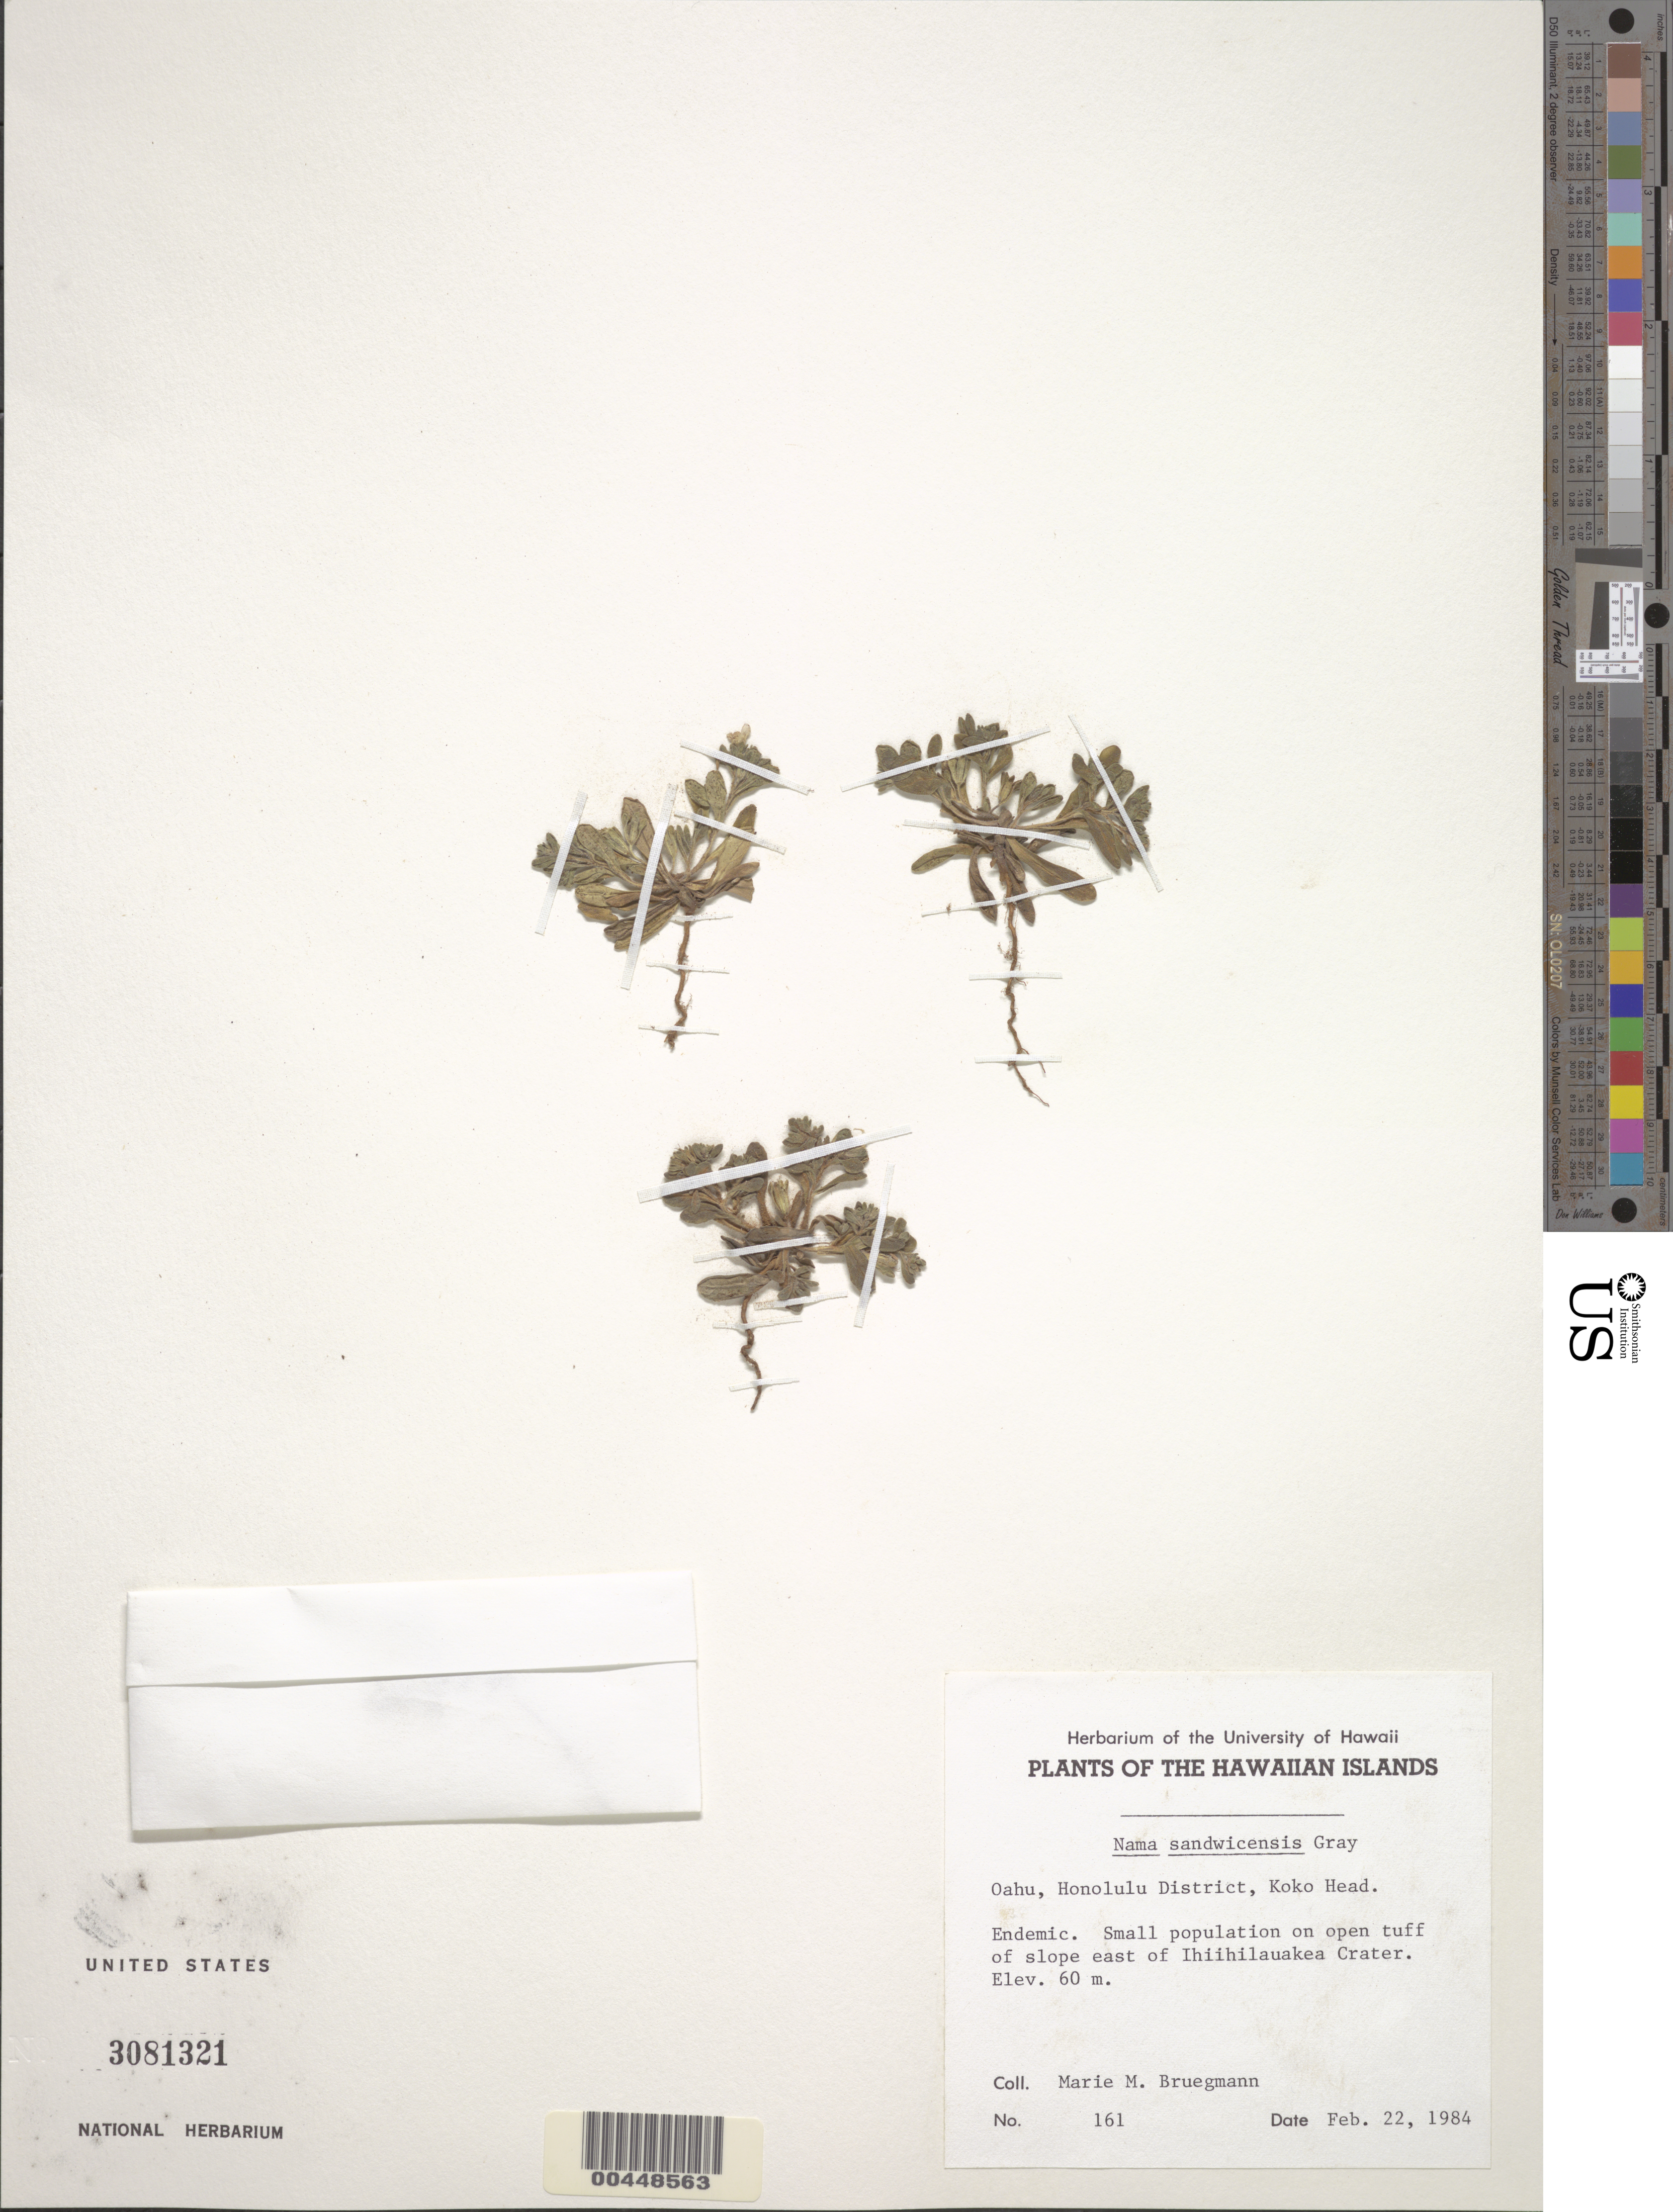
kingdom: Plantae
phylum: Tracheophyta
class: Magnoliopsida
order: Boraginales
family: Namaceae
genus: Nama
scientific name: Nama sandwicensis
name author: A. Gray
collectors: M. Bruegmann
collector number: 161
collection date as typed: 22 Feb 1984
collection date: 1984-02-22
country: United States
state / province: Hawaii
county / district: Honolulu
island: Oahu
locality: Honolulu Dist, Koko Head, E of Ihiihilauakea Crater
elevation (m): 60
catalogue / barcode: US 3081321